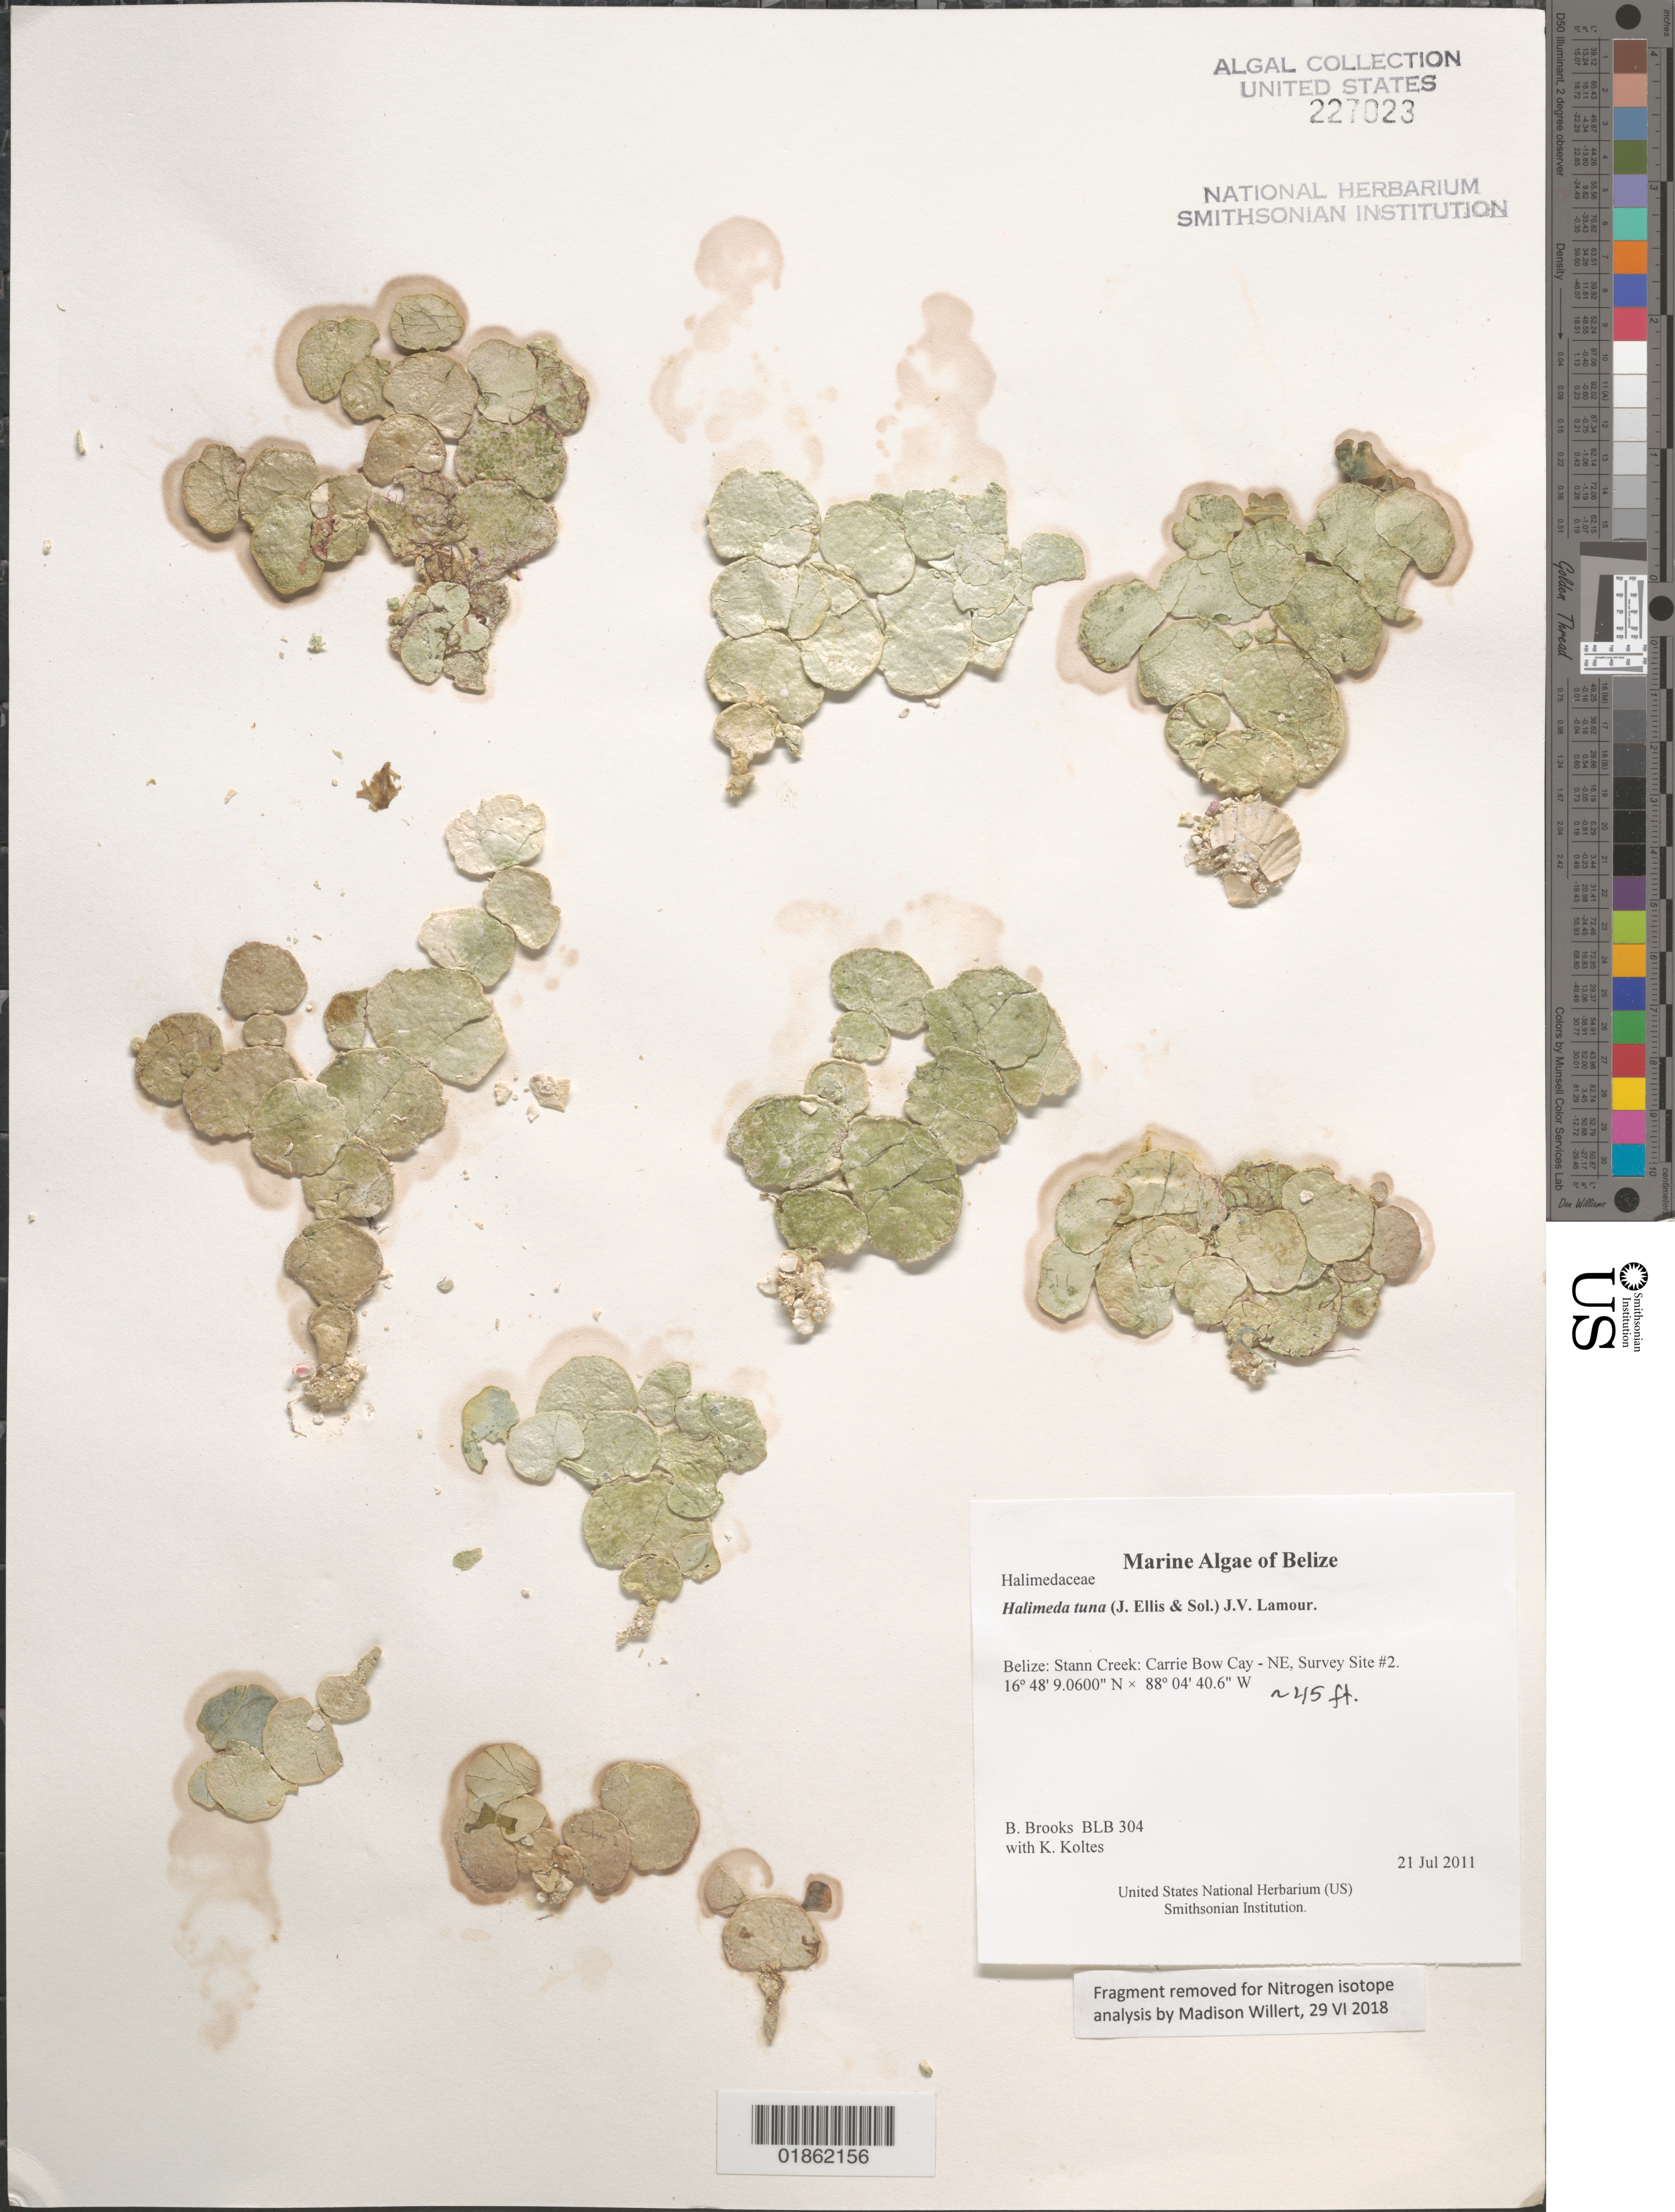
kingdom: Plantae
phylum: Chlorophyta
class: Ulvophyceae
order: Bryopsidales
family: Halimedaceae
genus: Halimeda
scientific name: Halimeda discoidea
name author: Decne.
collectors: B. Brooks & K. Koltes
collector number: BLB 304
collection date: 2011-07-21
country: Belize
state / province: Stann Creek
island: Carrie Bow Cay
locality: Carrie Bow Cay - NE, Survey Site #2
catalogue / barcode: US 227023